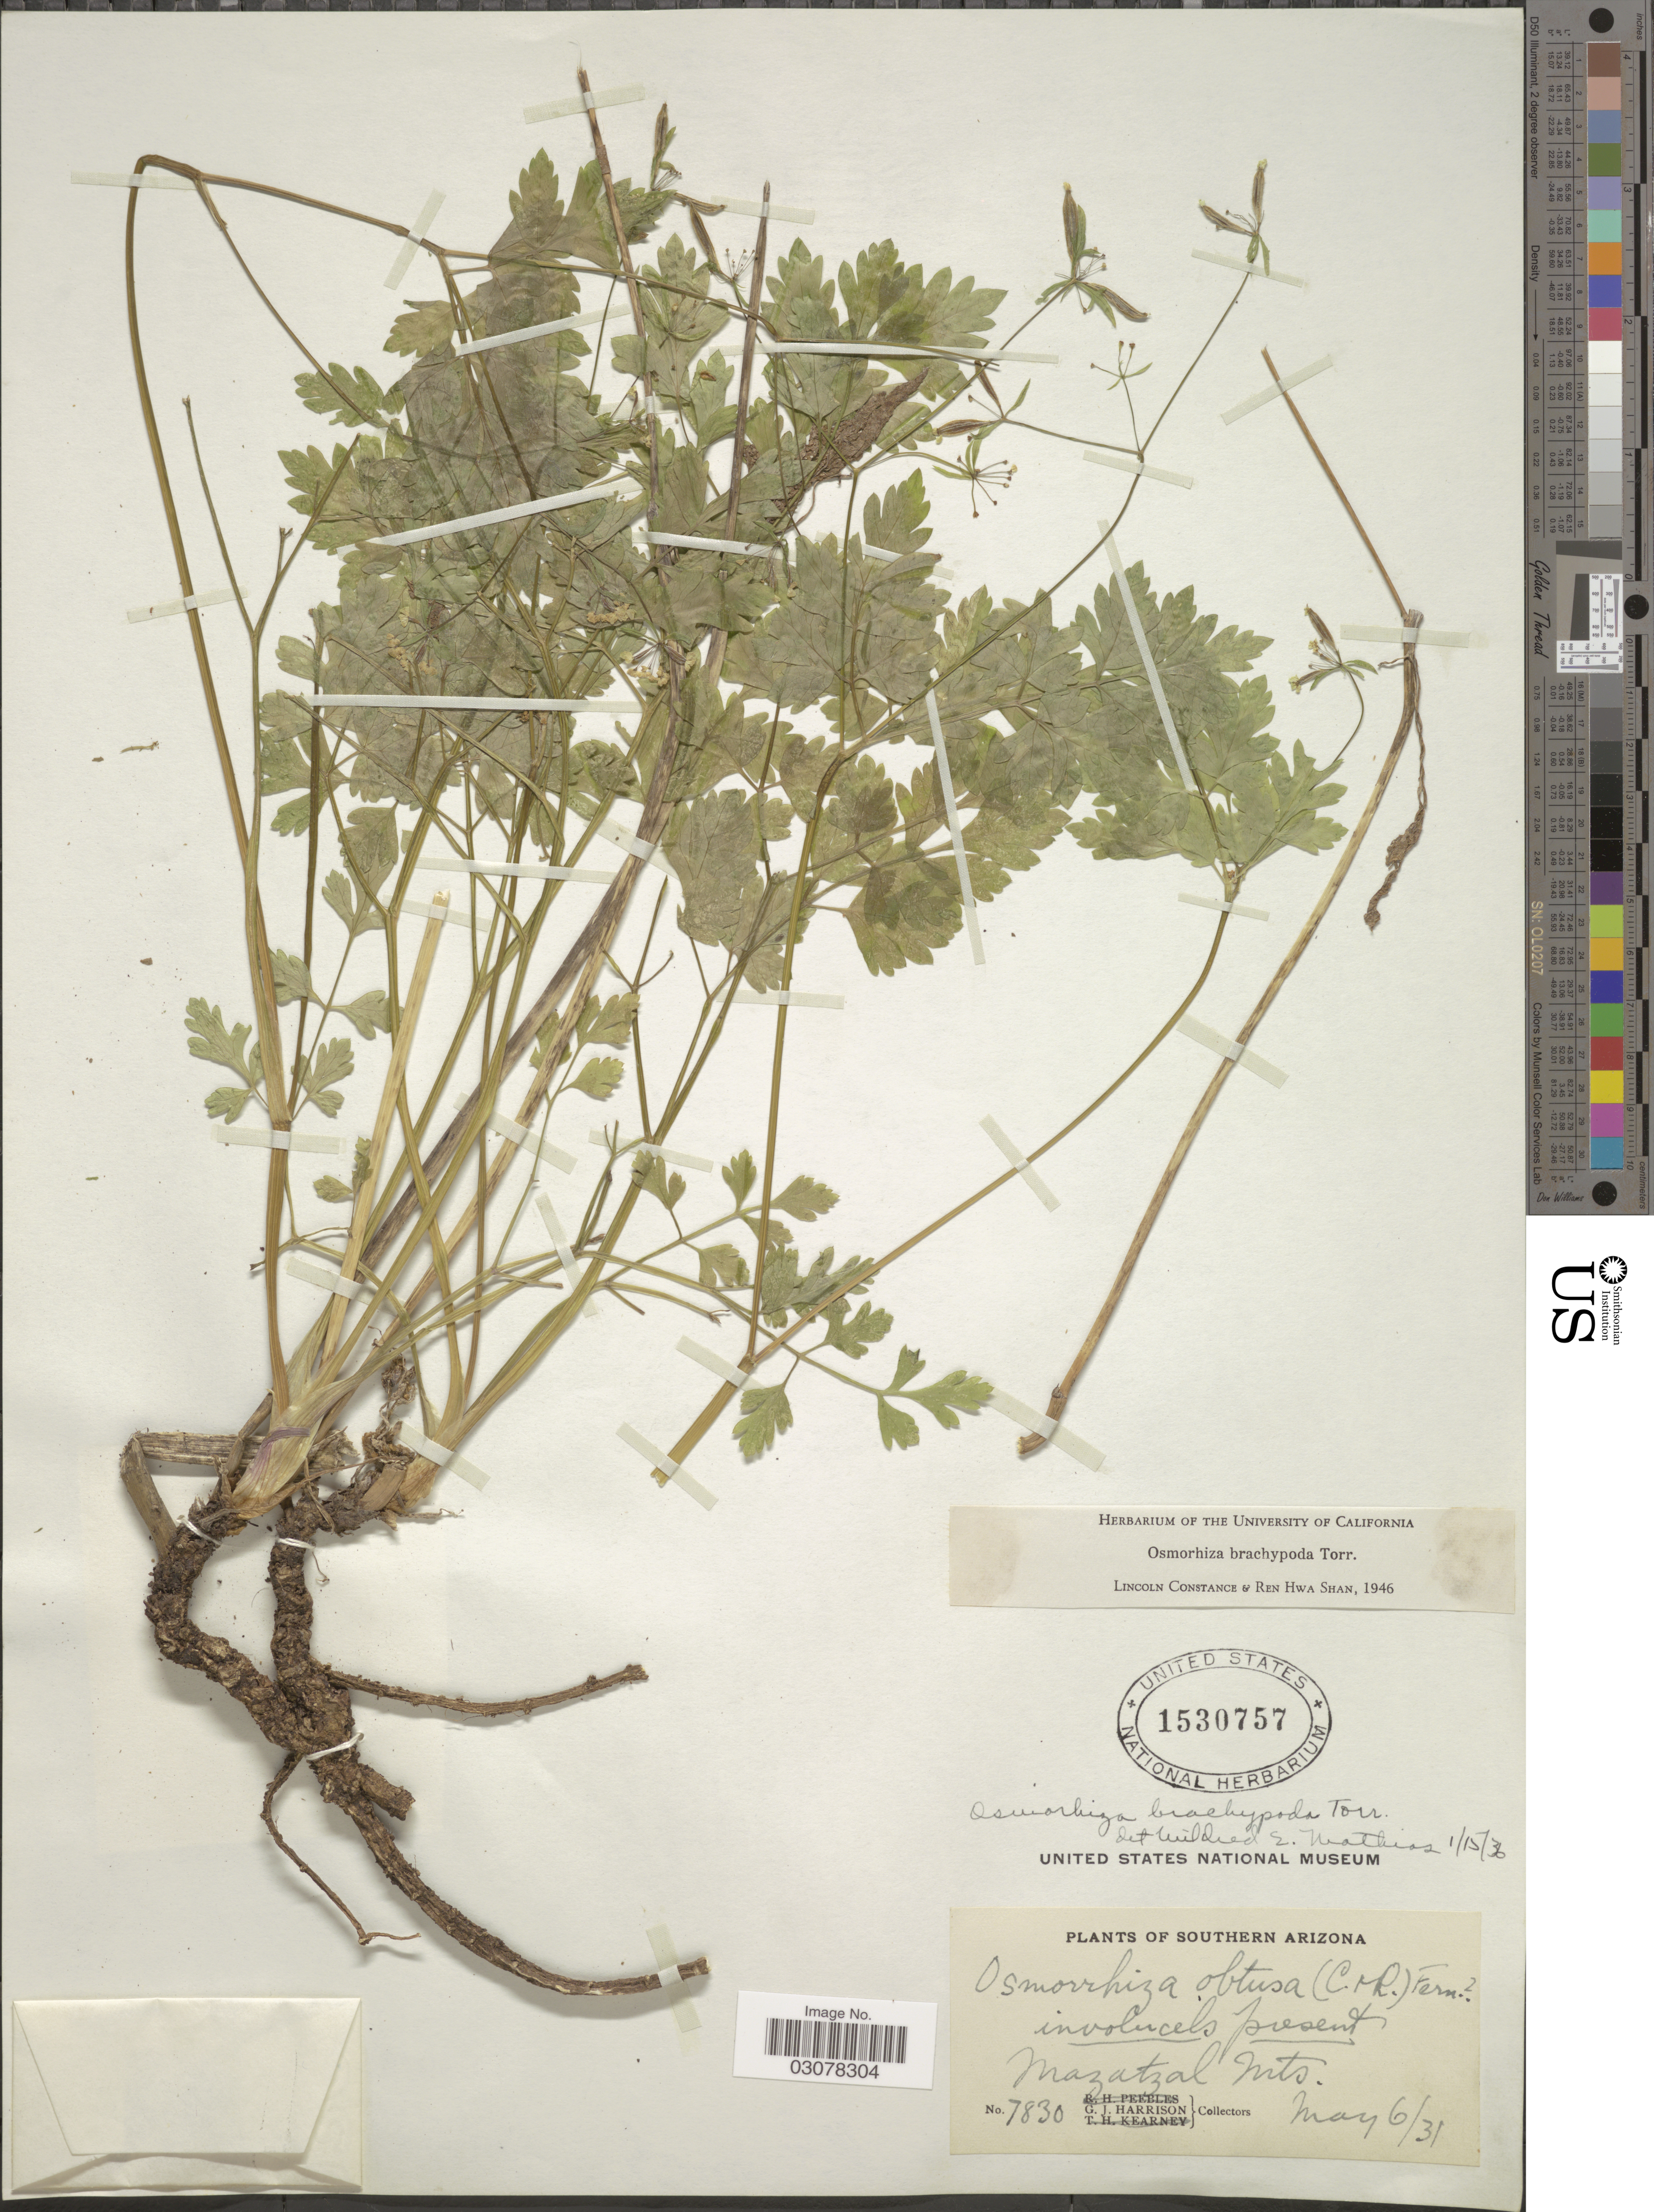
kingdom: Plantae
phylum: Tracheophyta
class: Magnoliopsida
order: Apiales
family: Apiaceae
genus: Osmorhiza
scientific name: Osmorhiza brachypoda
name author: Torr. ex Durand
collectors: G. J. Harrison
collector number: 7830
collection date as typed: Transcribed d/m/y: 6/5/31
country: United States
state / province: Arizona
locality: Southern Arizona. Mazatzal Mts.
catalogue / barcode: US 1530757